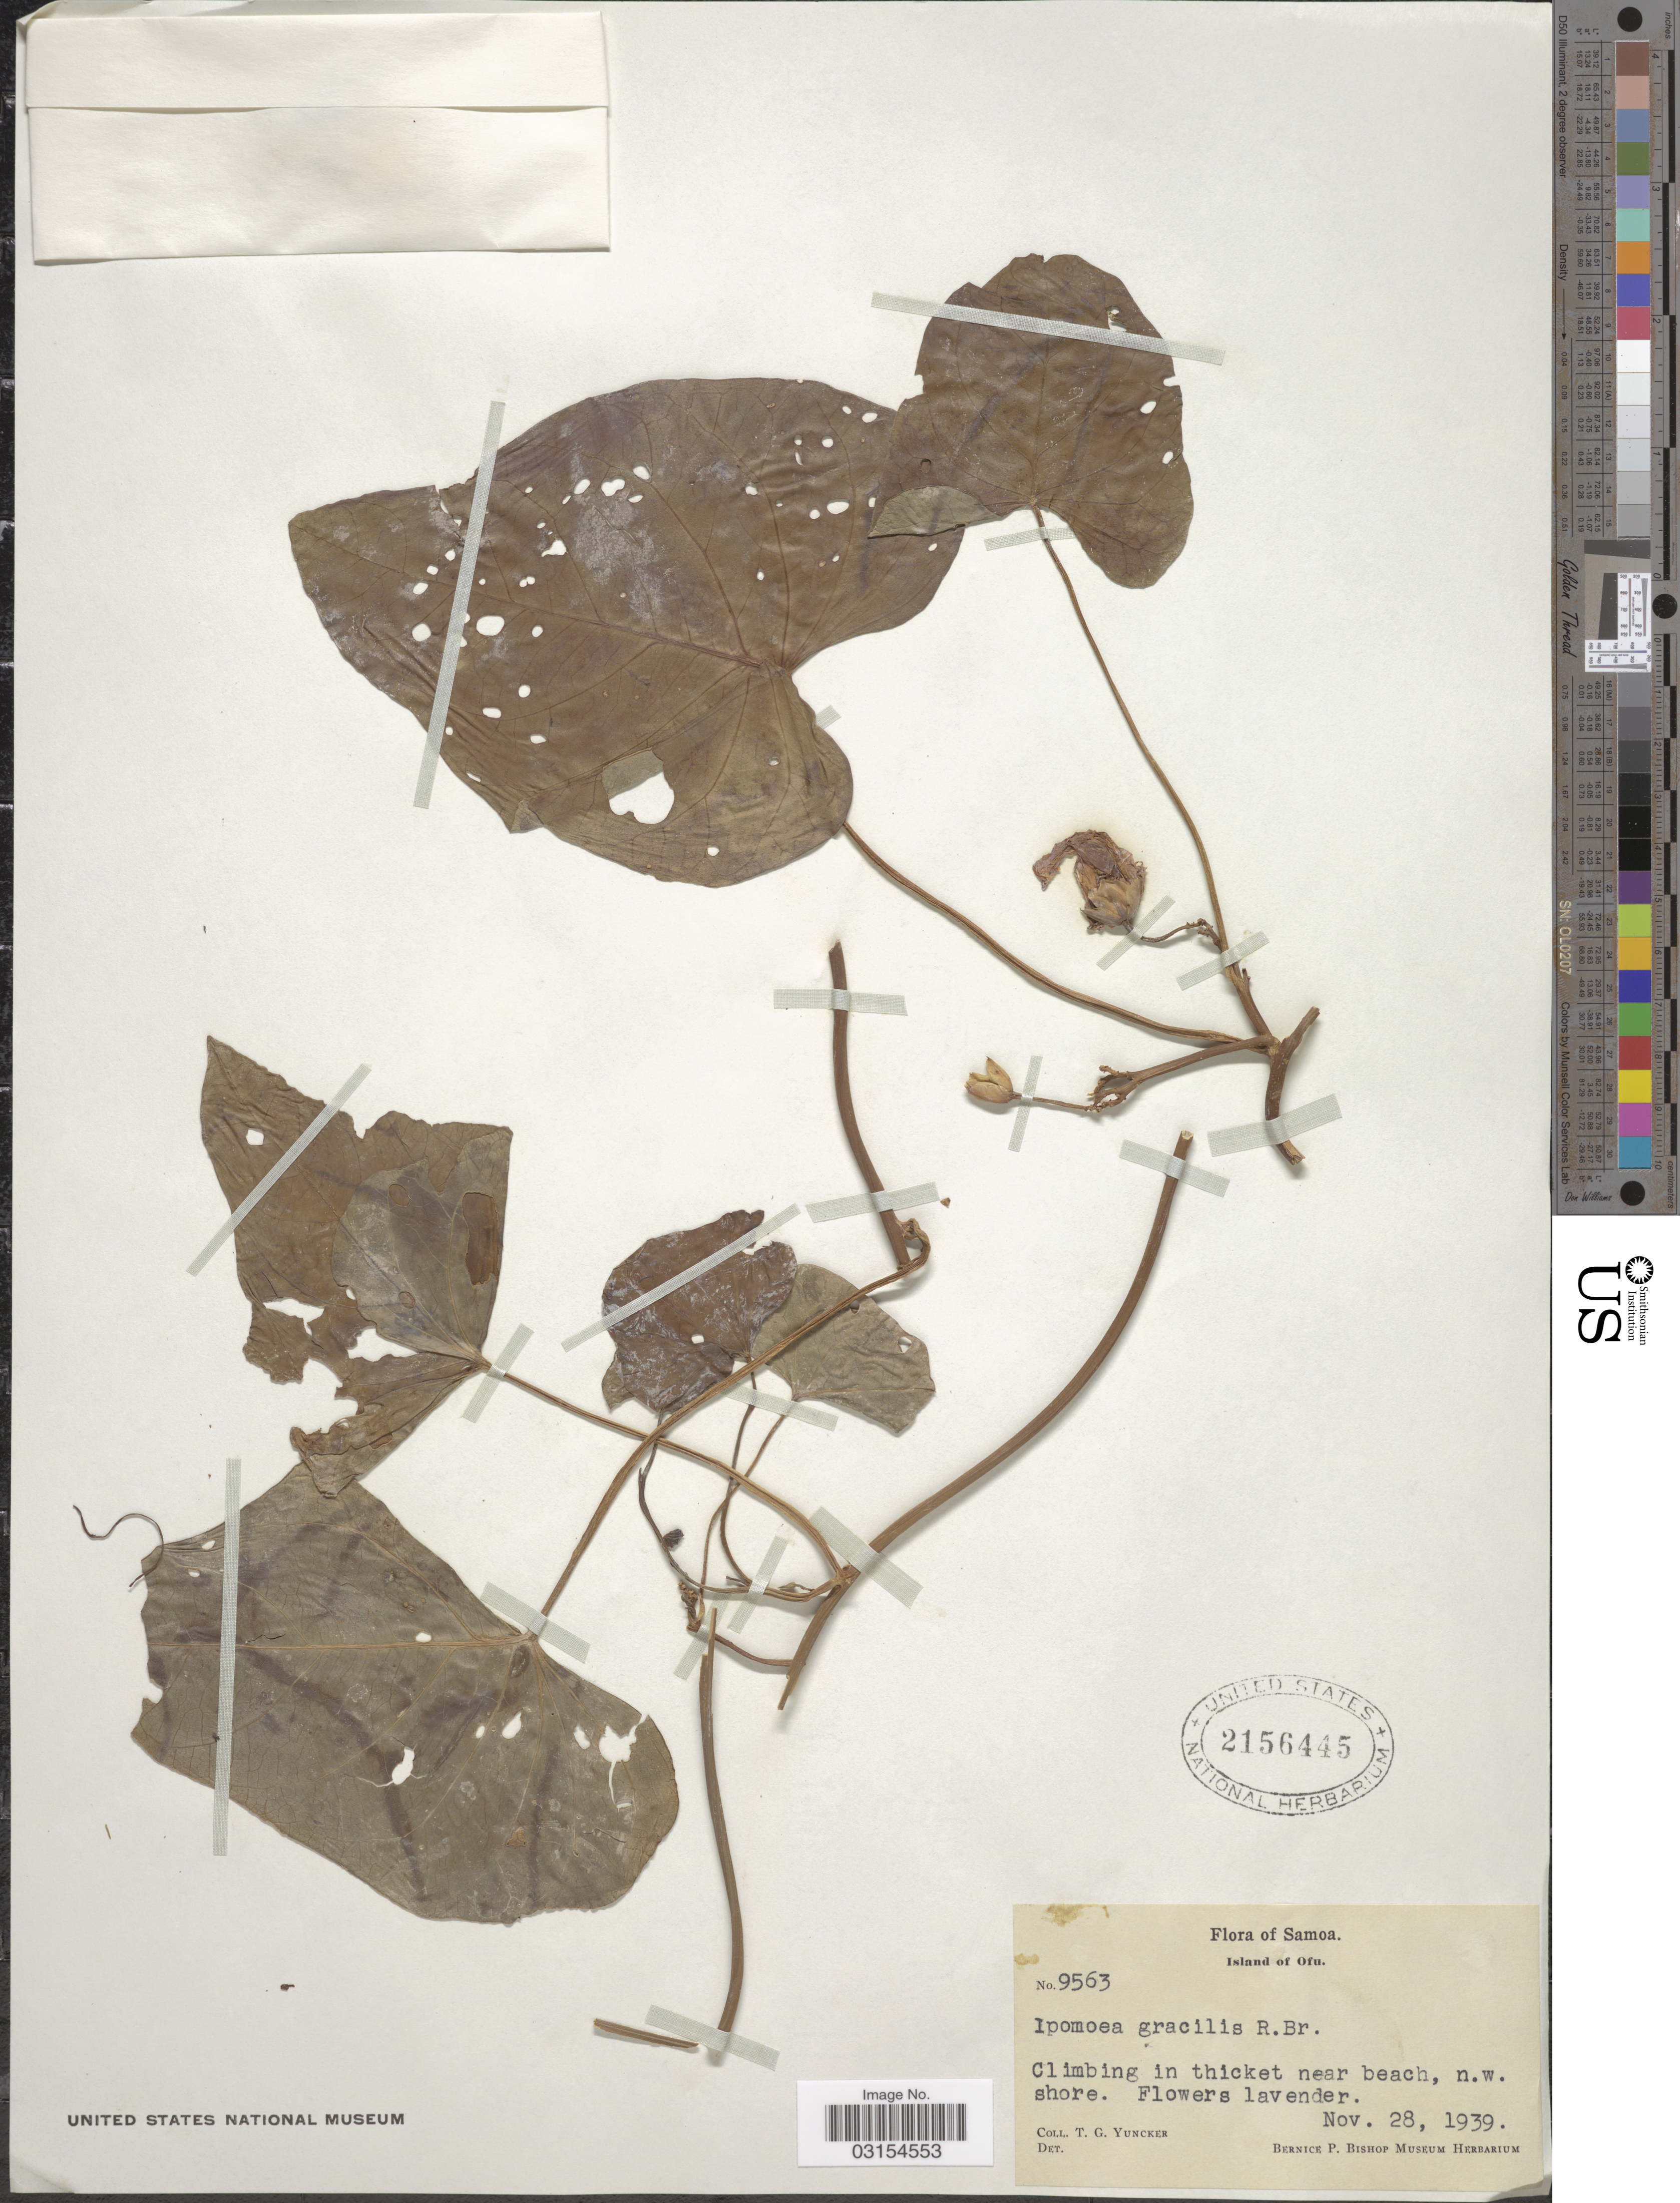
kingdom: Plantae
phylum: Tracheophyta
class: Magnoliopsida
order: Solanales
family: Convolvulaceae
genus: Ipomoea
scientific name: Ipomoea littoralis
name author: Blume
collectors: T. G. Yuncker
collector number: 9563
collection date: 1939-11-28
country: American Samoa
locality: Samoa. Island of Ofu. Climbing in thicket near beach, n.w. shore.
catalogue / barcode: US 2156445